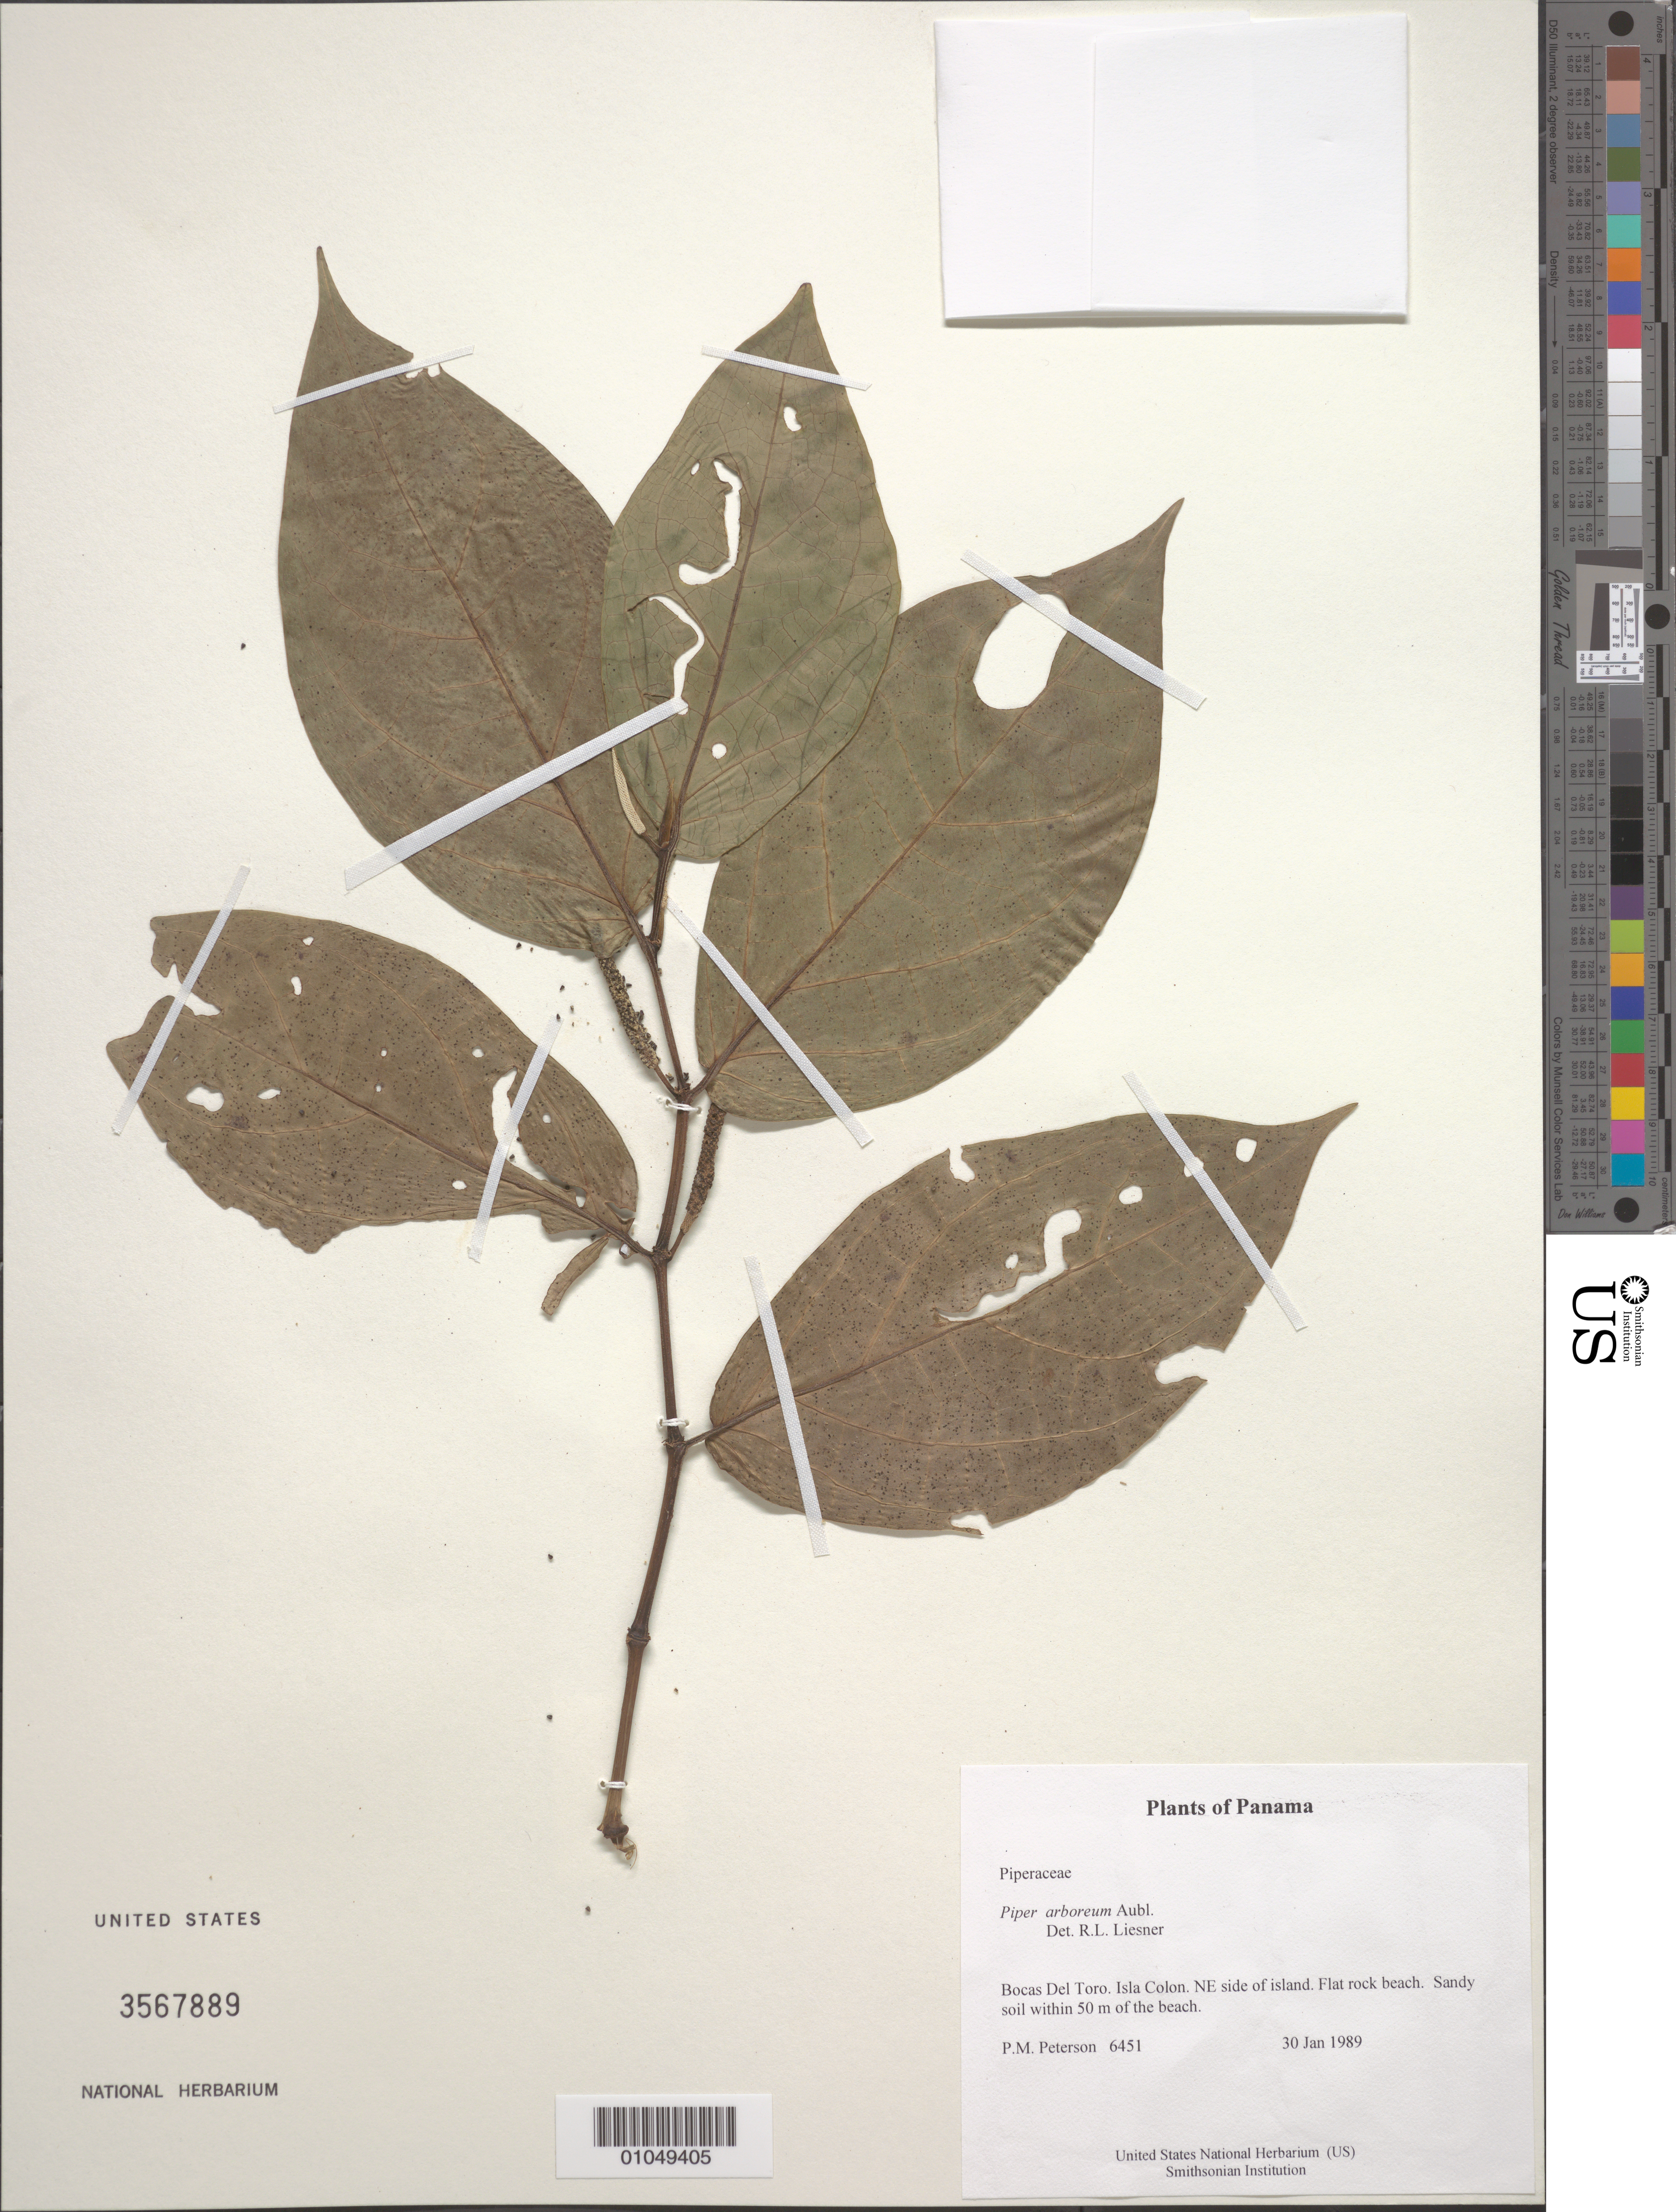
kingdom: Plantae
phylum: Tracheophyta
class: Magnoliopsida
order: Piperales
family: Piperaceae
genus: Piper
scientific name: Piper arboreum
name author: Aubl.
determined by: Liesner, R. L.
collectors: P. M. Peterson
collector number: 06451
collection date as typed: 30 Jan 1989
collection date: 1989-01-30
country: Panama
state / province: Bocas del Toro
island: Colón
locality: NE side of island.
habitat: Flat rock beach. Sandy soil within 50 m of the beach.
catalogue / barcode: US 3567889